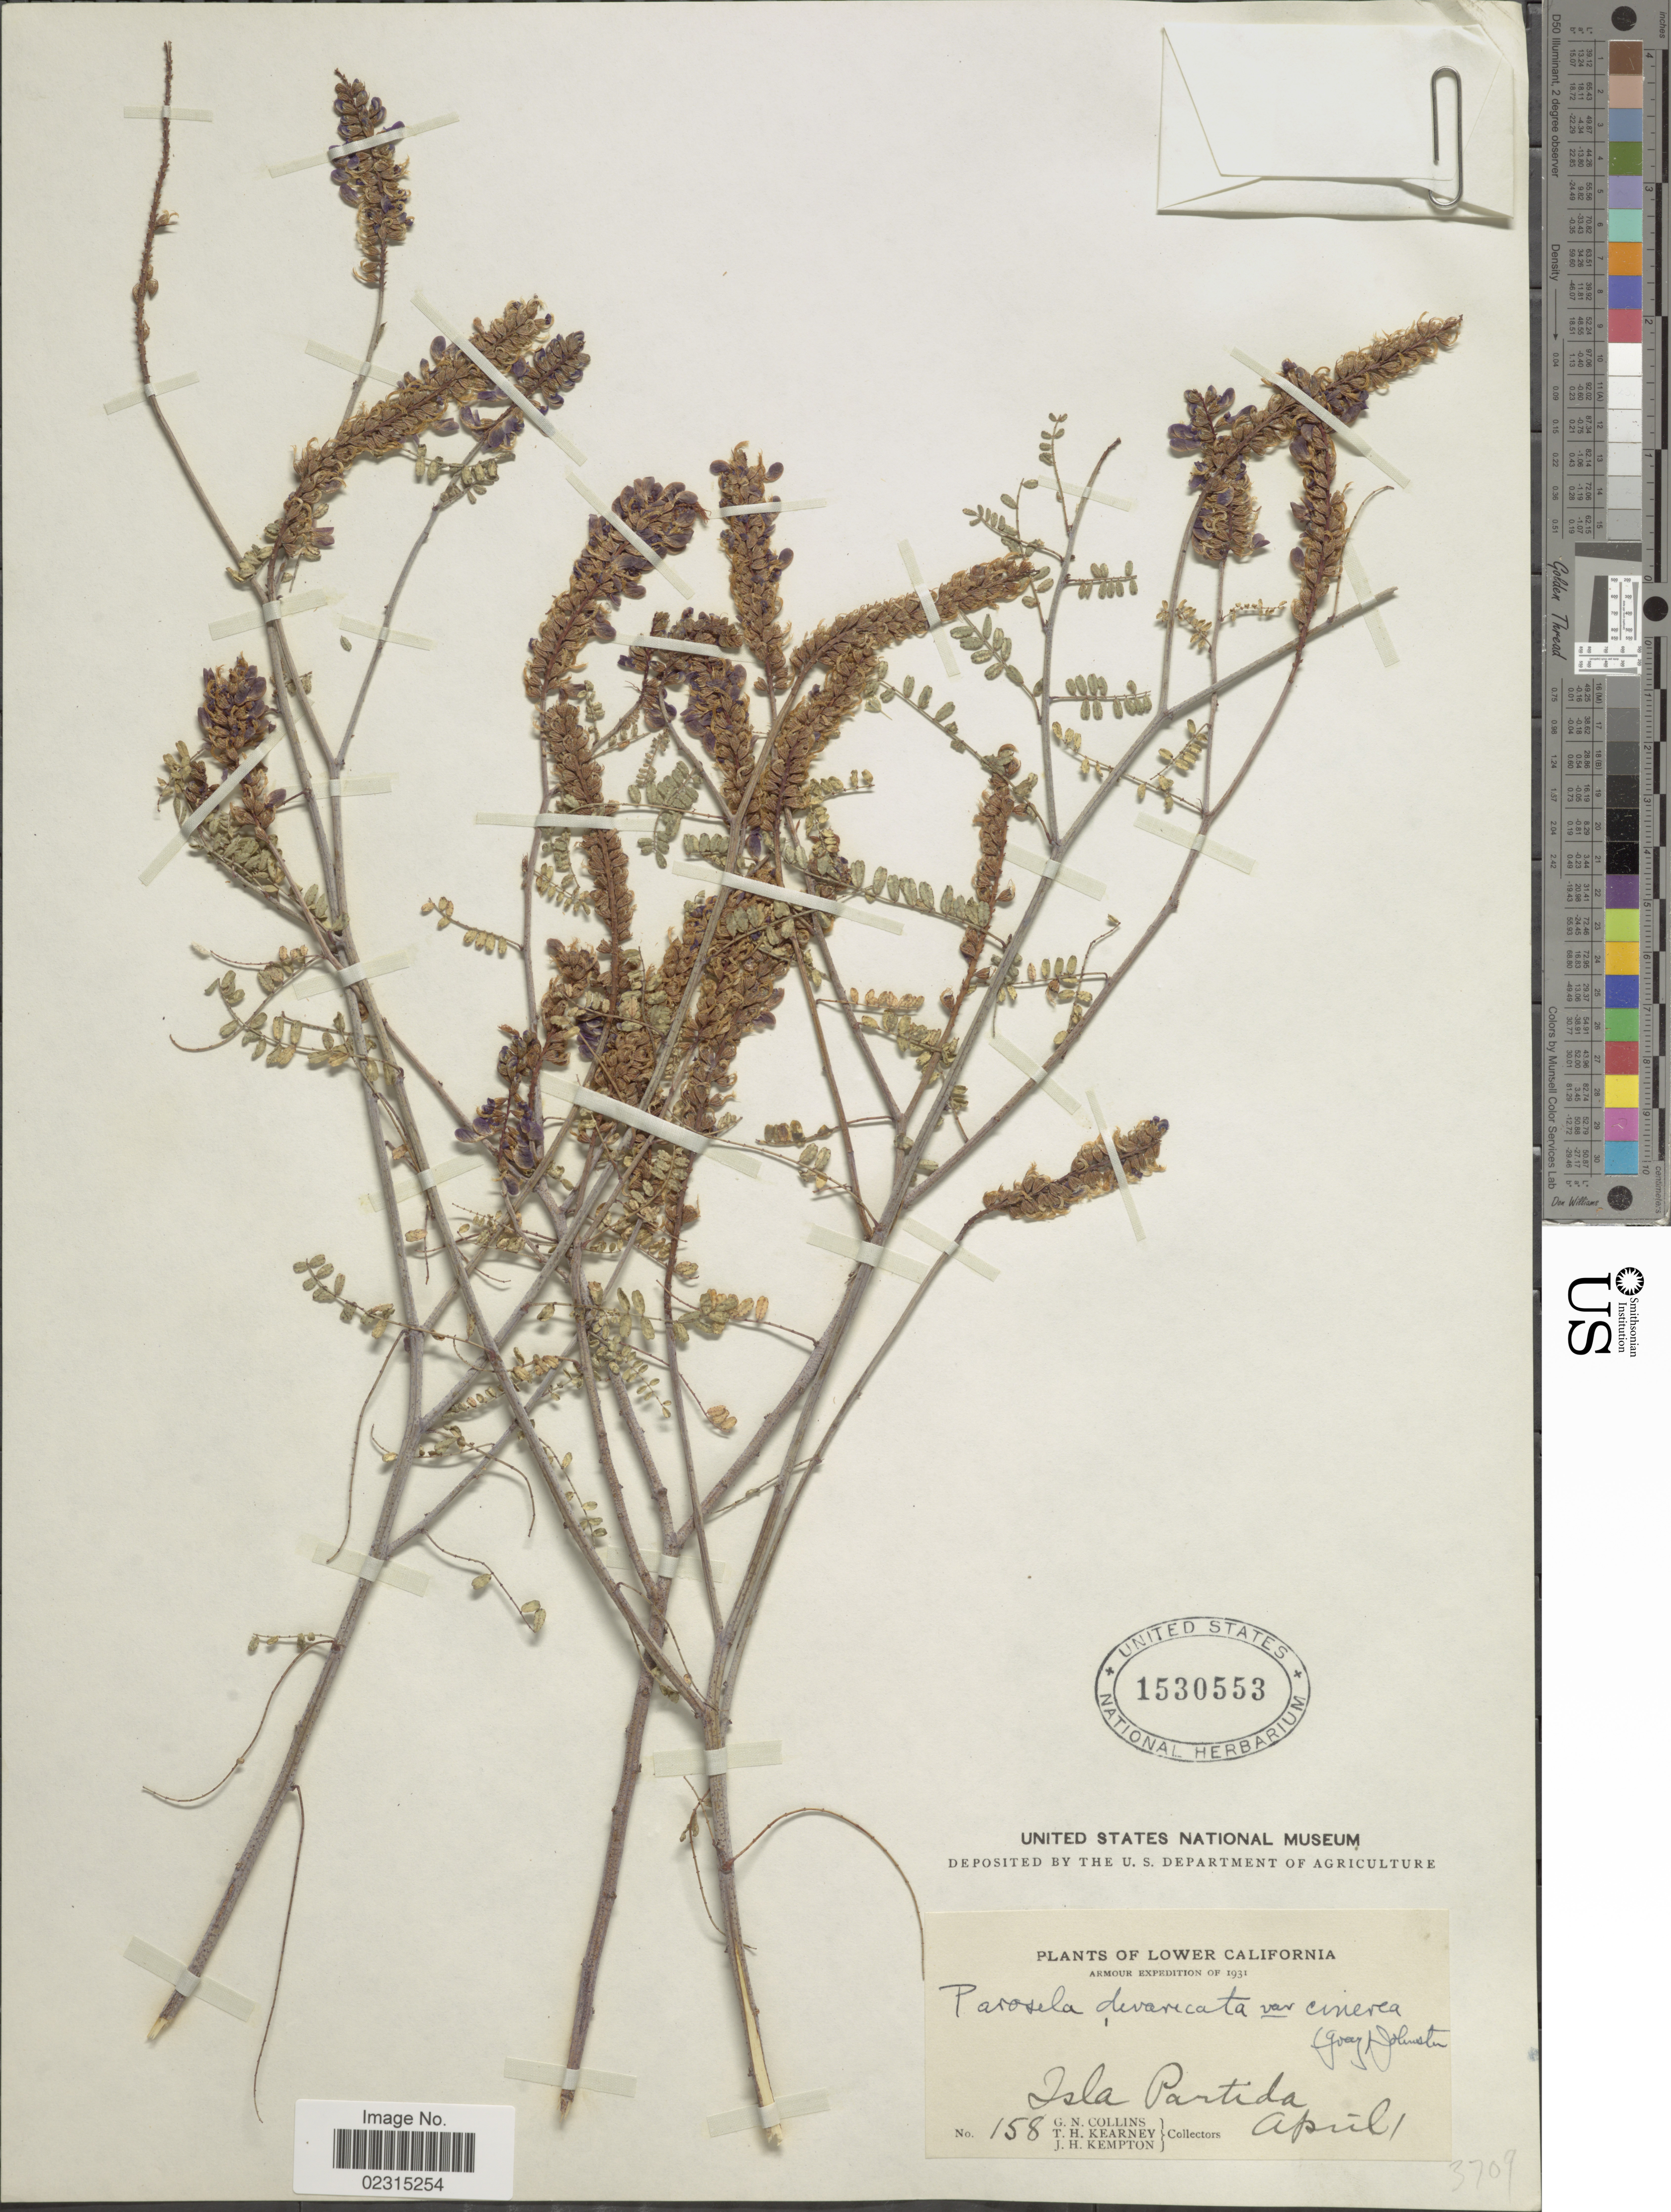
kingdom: Plantae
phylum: Tracheophyta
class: Magnoliopsida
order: Fabales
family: Fabaceae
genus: Marina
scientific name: Marina divaricata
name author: (Benth.) Barneby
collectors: G. Collins, T. H. Kearney & J. H. Kempton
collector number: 158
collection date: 1931-04-01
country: Mexico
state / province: Baja California Norte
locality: Lower California, Isla Partida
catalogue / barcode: US 1530553